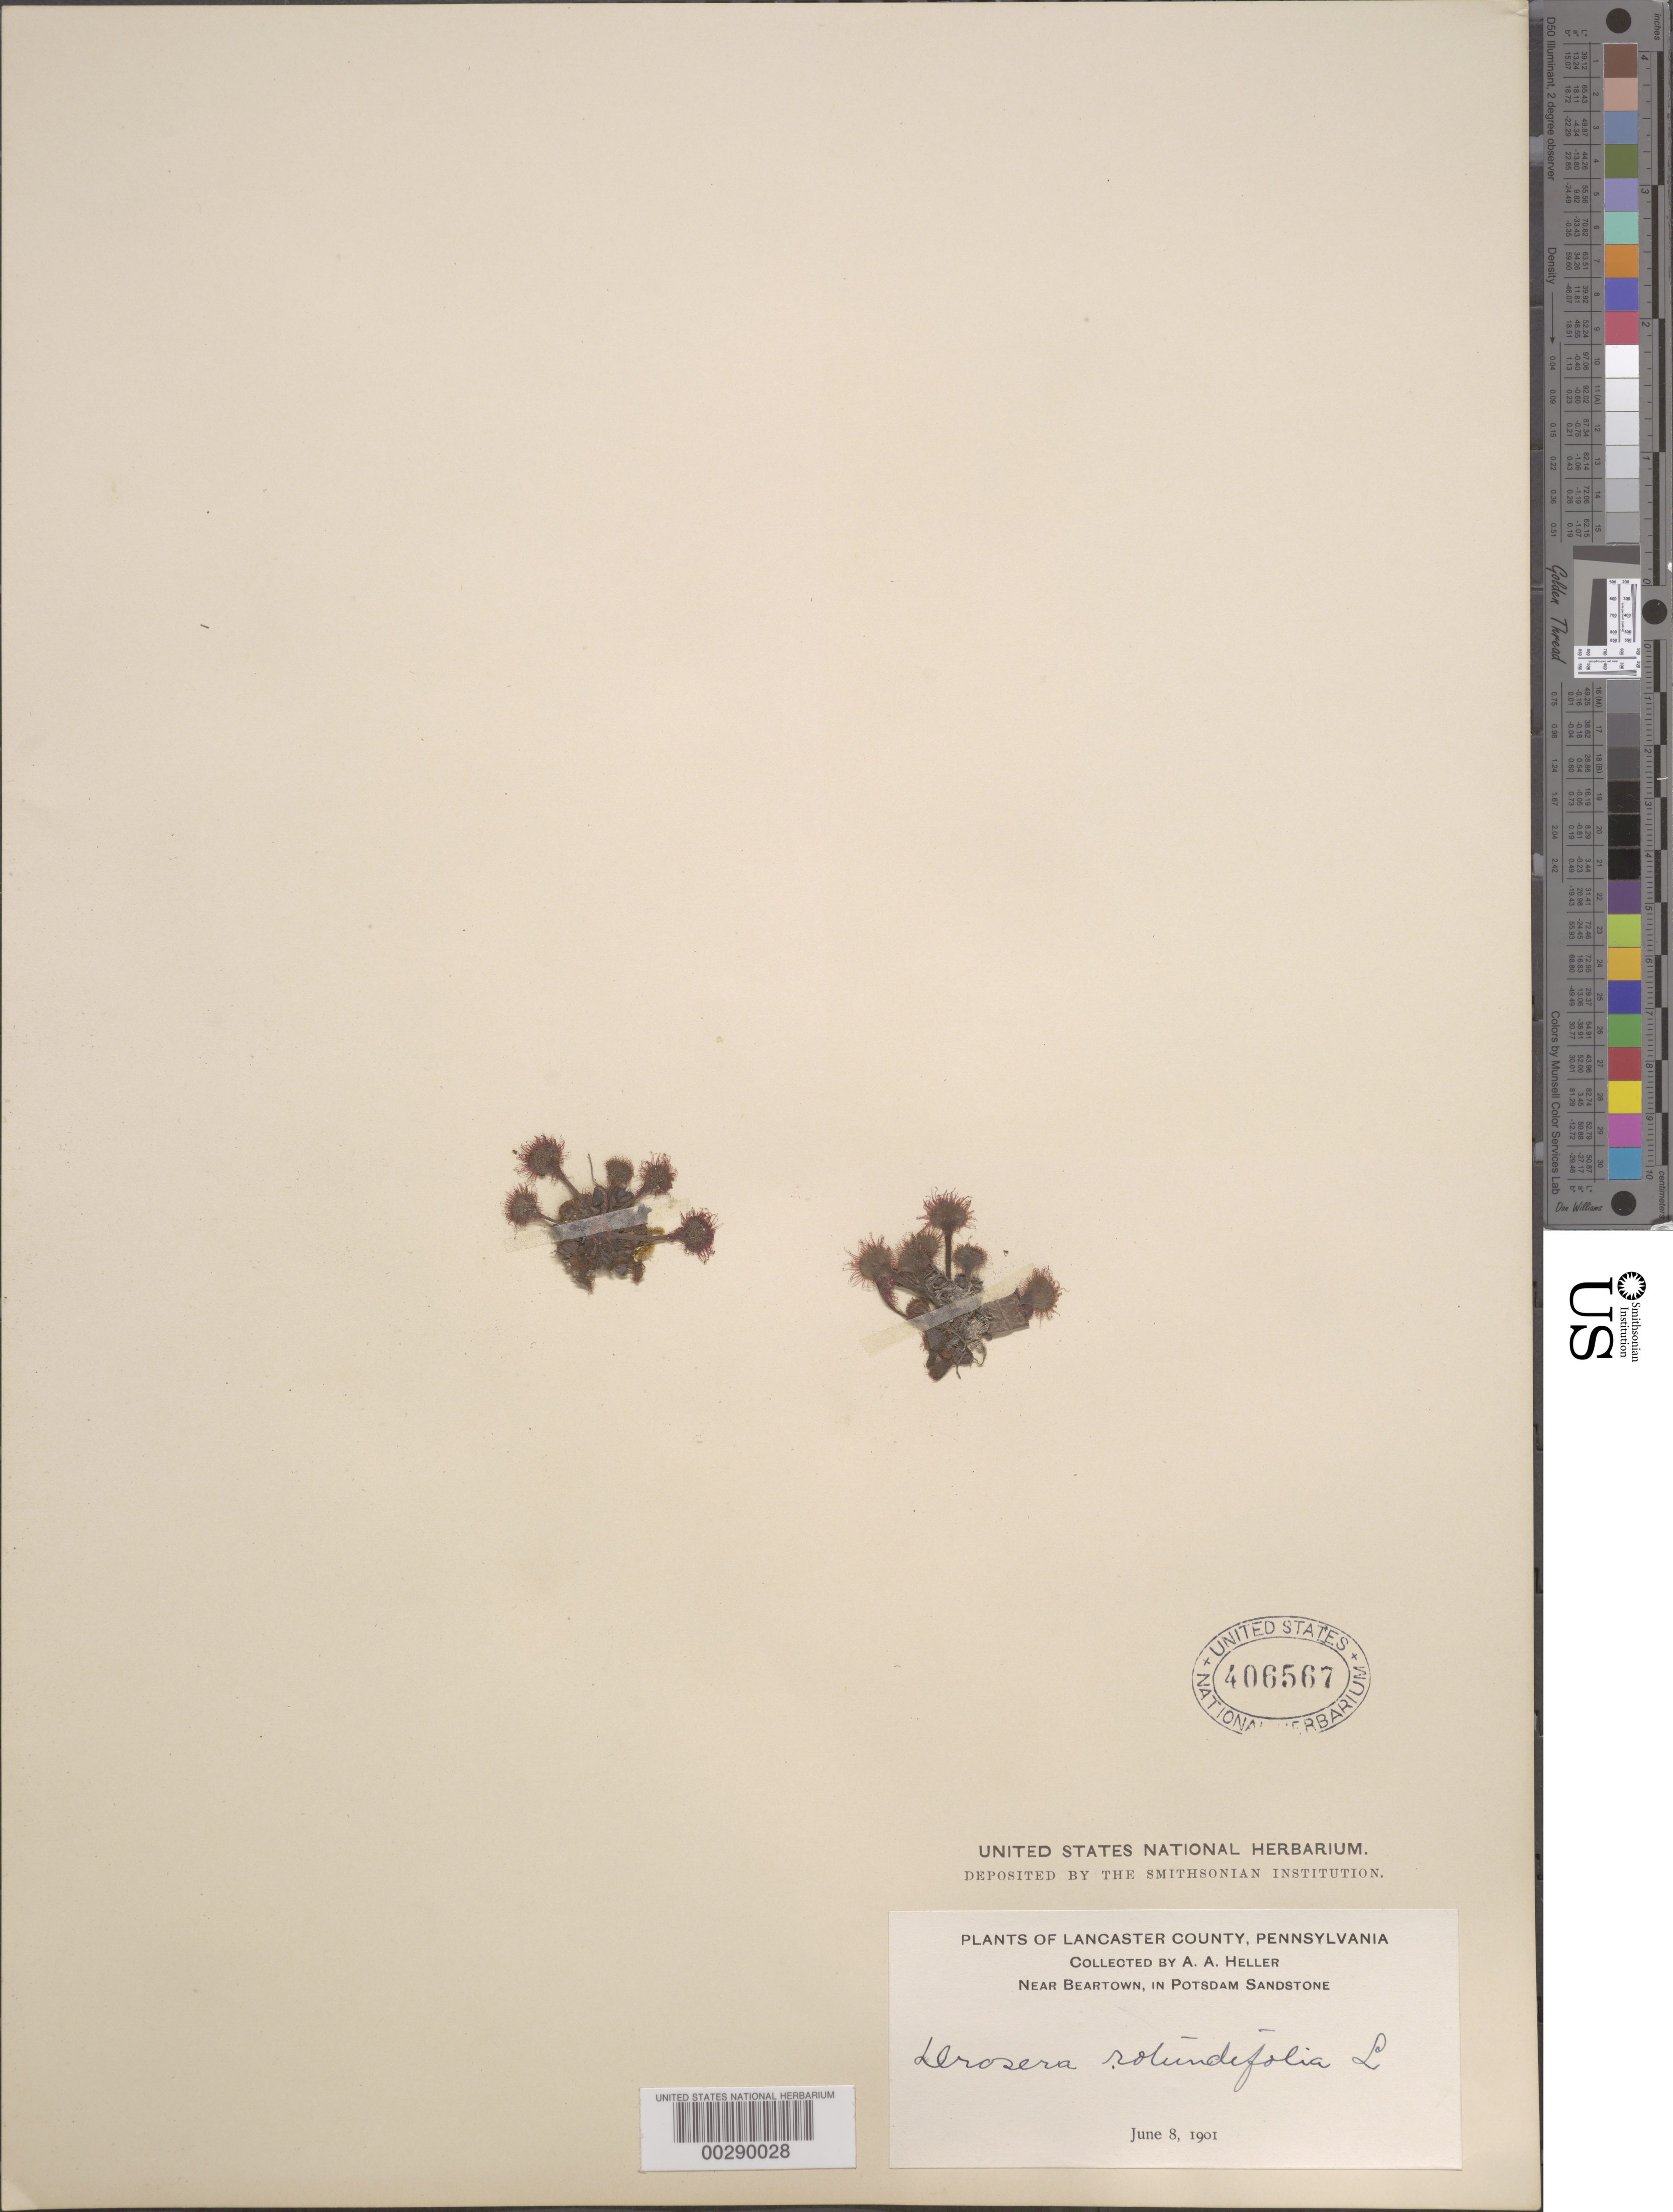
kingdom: Plantae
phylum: Tracheophyta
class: Magnoliopsida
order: Caryophyllales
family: Droseraceae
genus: Drosera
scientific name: Drosera rotundifolia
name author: L.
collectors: A. A. Heller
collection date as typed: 08 Jun 1901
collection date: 1901-06-08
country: United States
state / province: Pennsylvania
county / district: Lancaster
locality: Near beartown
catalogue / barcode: US 406567